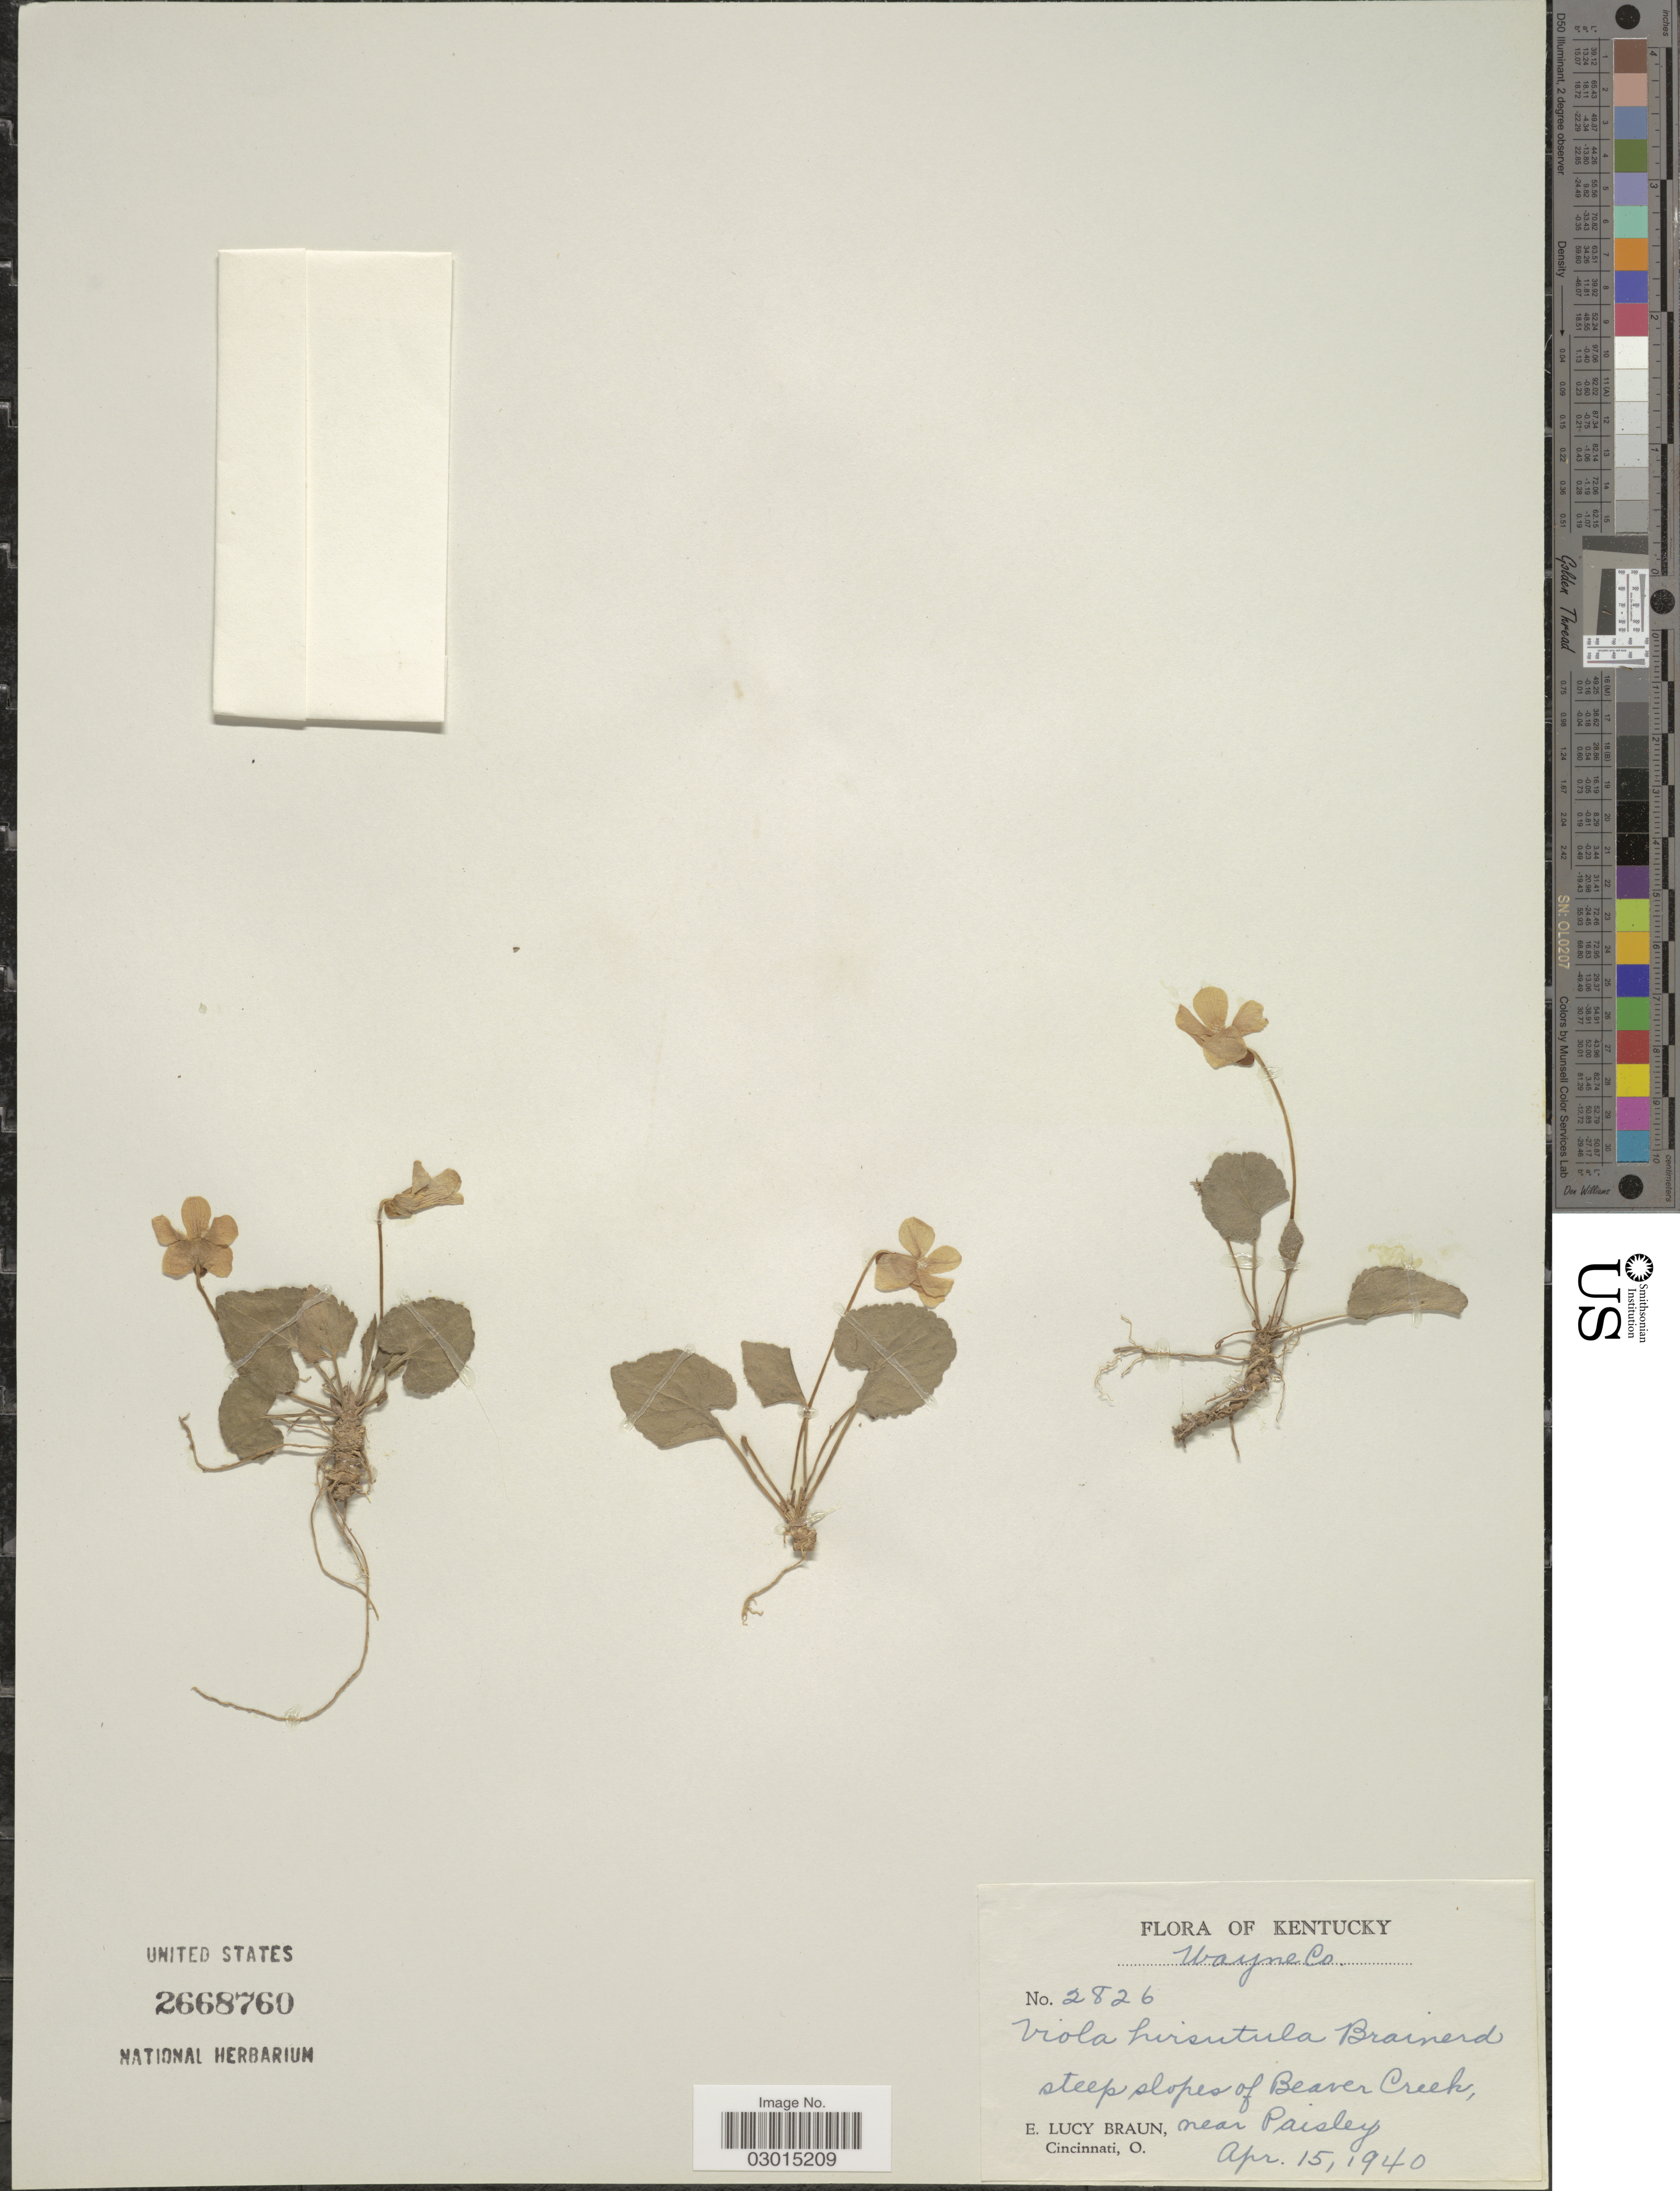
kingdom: Plantae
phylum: Tracheophyta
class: Magnoliopsida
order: Malpighiales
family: Violaceae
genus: Viola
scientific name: Viola hirsutula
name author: Brainerd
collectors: E. L. Braun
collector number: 2826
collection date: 1940-04-15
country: United States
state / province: Kentucky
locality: Wayne Co. Steep slopes of Beaver Creek, near Paisley.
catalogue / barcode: US 2668760